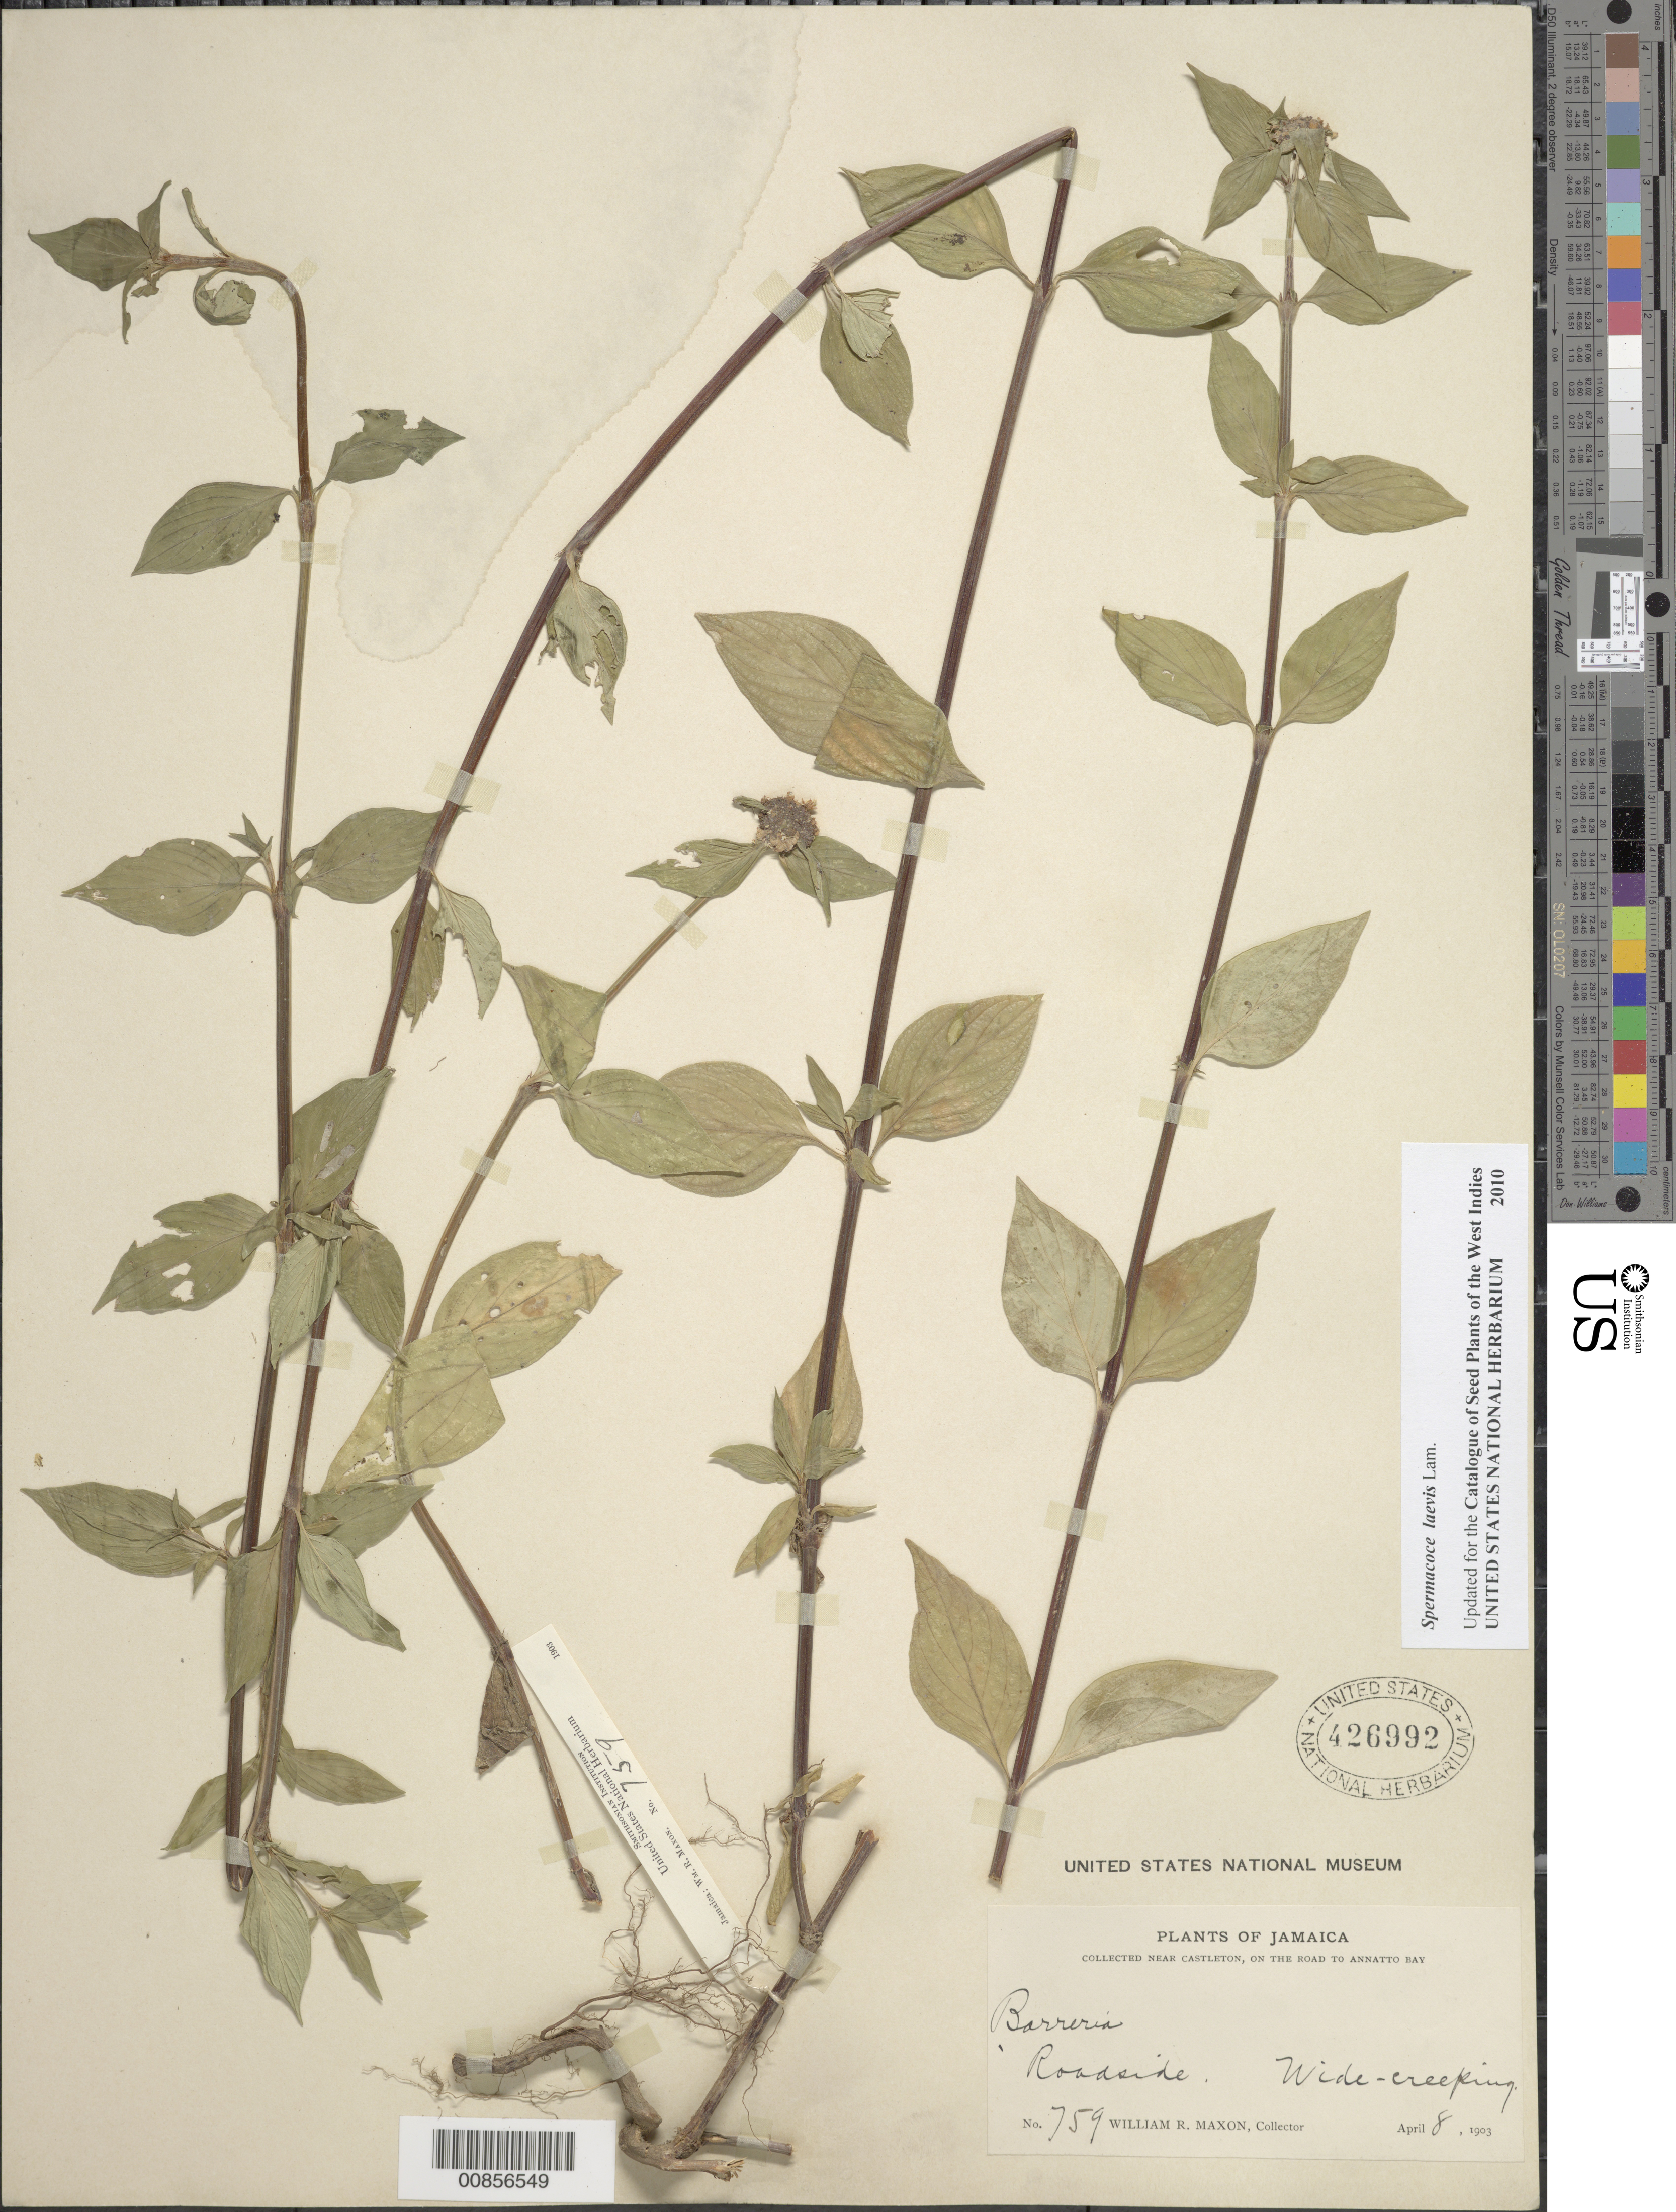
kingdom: Plantae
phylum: Tracheophyta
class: Magnoliopsida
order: Gentianales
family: Rubiaceae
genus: Spermacoce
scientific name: Spermacoce laevis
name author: Lam.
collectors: W. R. Maxon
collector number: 759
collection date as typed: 08 Apr 1903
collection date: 1903-04-08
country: Jamaica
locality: Near Castleton, on road to Annatto Bay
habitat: Roadside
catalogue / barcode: US 426992